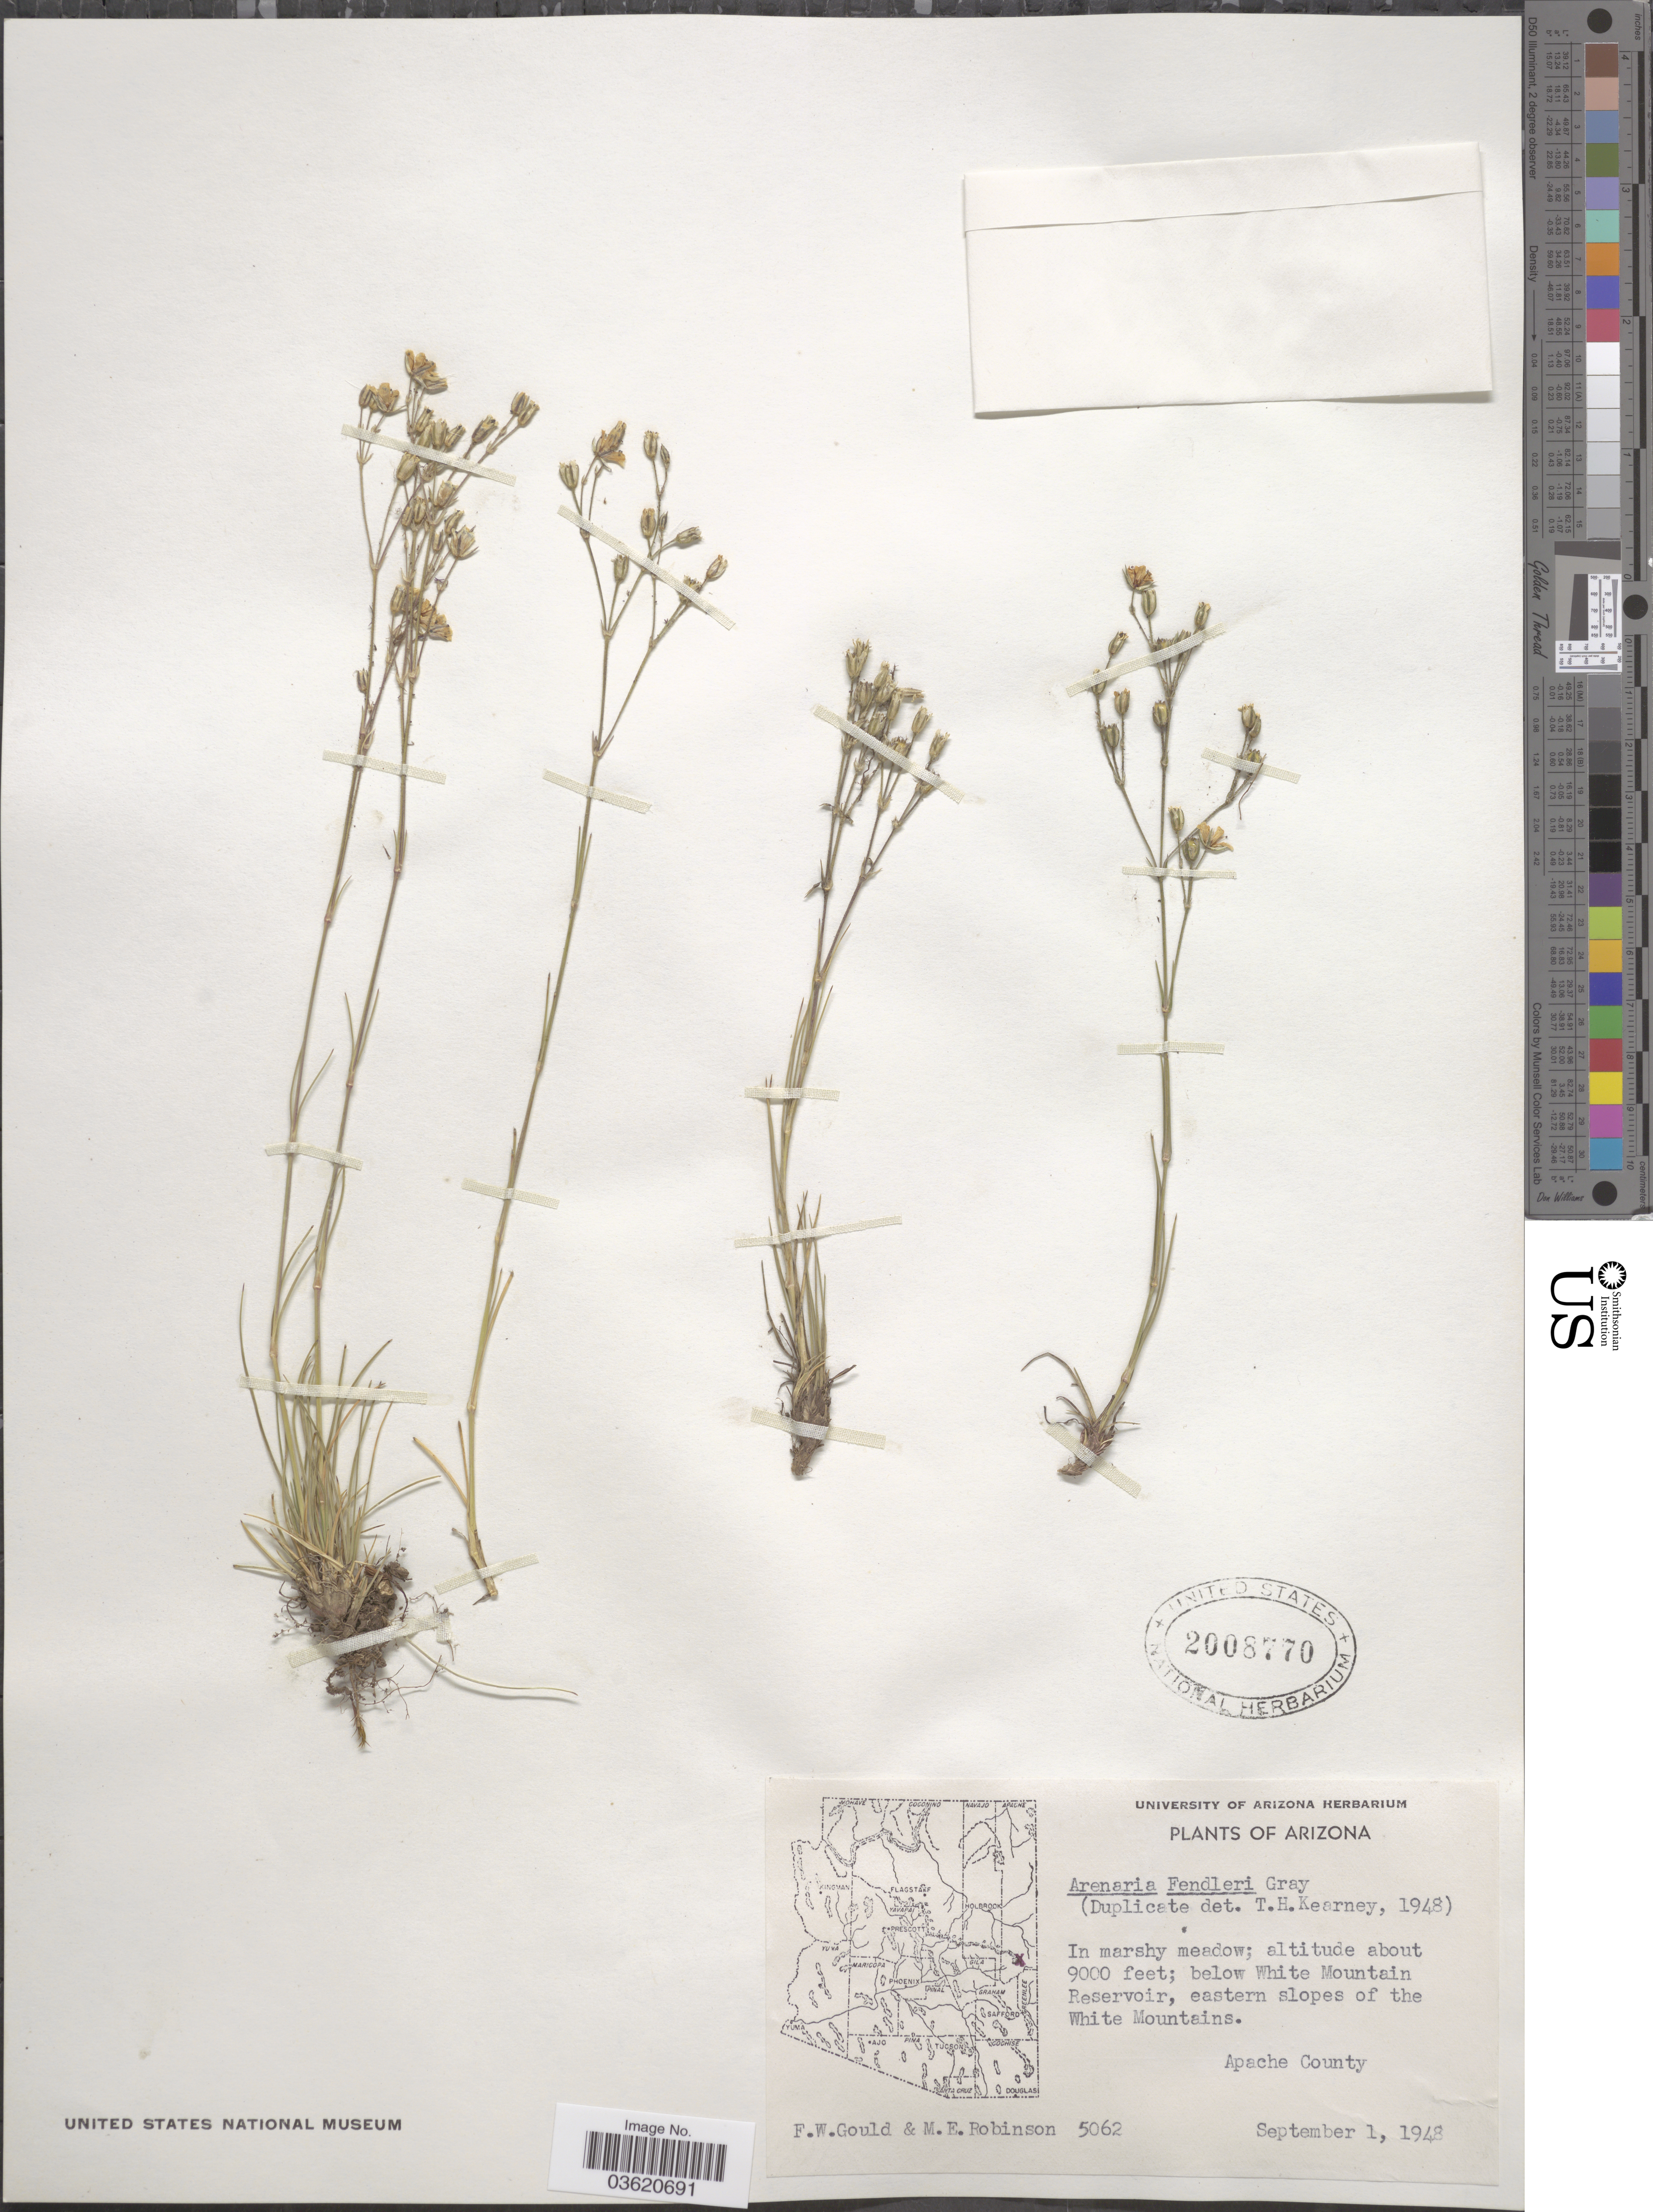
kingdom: Plantae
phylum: Tracheophyta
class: Magnoliopsida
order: Caryophyllales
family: Caryophyllaceae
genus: Eremogone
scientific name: Eremogone fendleri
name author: (A. Gray) Ikonn.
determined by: U.S. National Herbarium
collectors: F. W. Gould & M. E. Robinson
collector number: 5062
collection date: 1948-09-01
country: United States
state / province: Arizona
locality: Below White Mountain Reservoir, eastern slopes of the White Mountains. Apache County.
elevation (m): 2743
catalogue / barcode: US 2008770